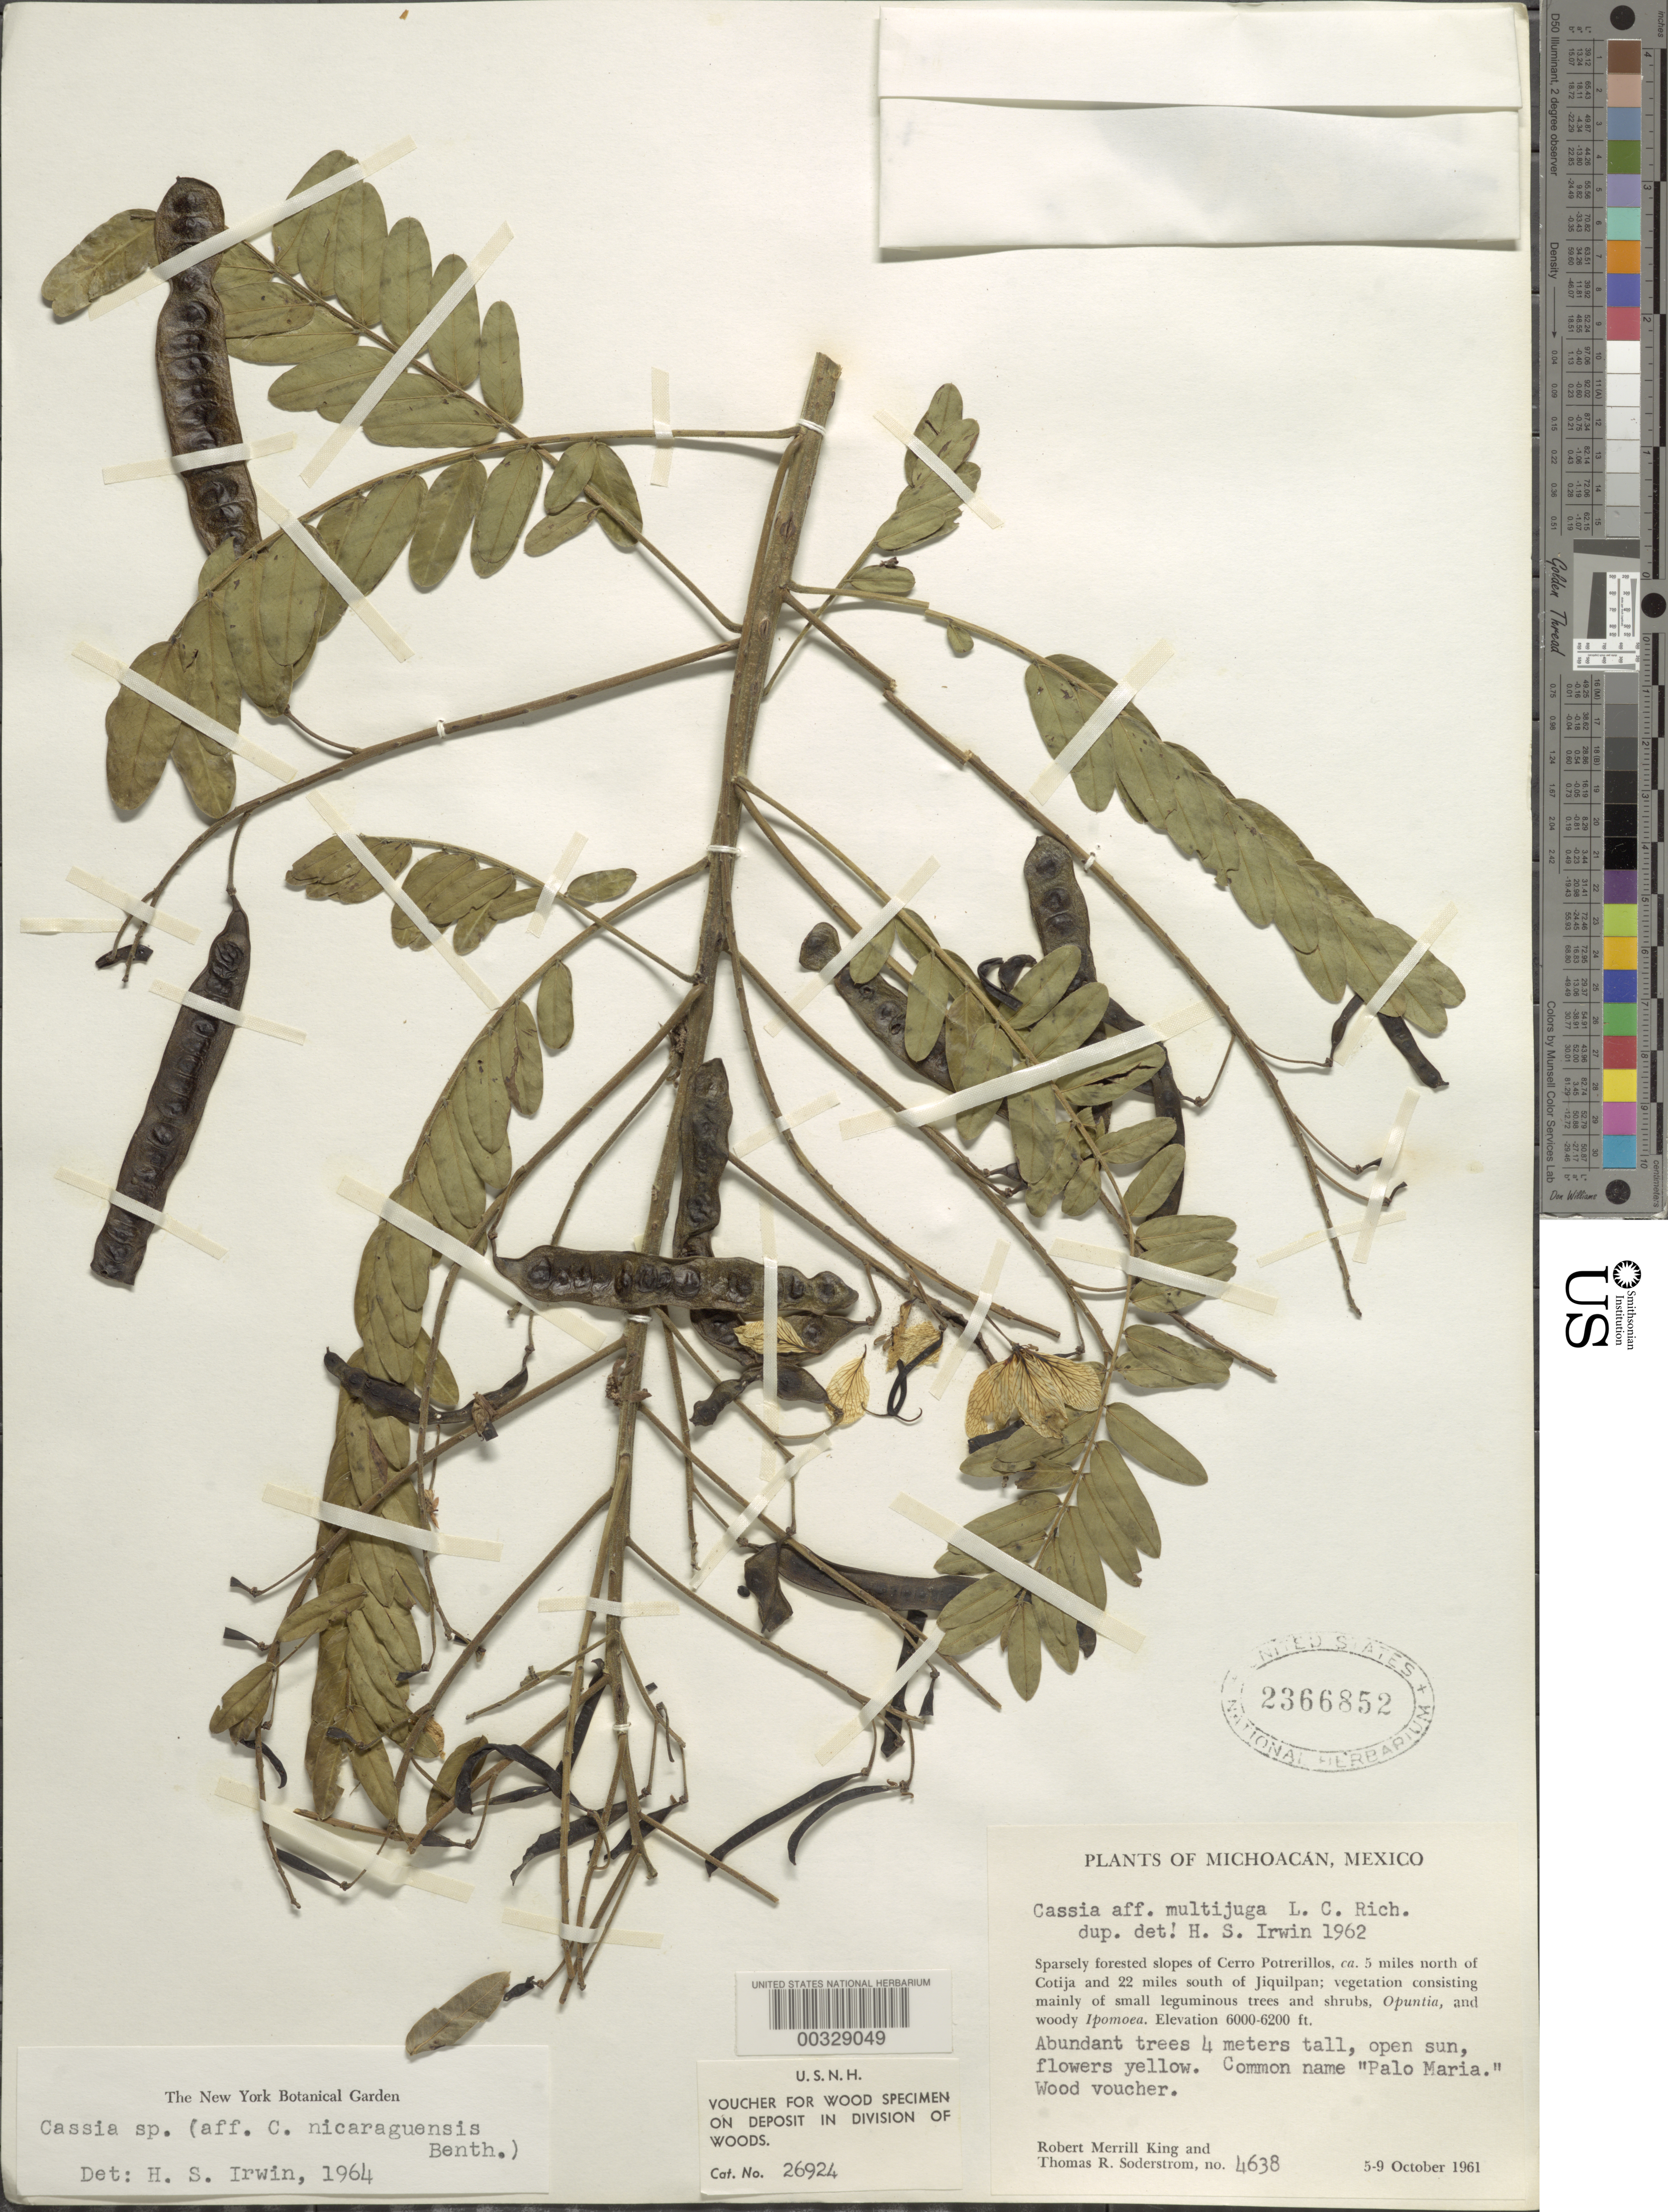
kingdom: Plantae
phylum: Tracheophyta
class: Magnoliopsida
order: Fabales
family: Fabaceae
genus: Senna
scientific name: Senna nicaraguensis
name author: (Benth.) H.S. Irwin & Barneby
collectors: R. M. King & T. R. Soderstrom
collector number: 4638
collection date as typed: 05 Oct 1961 to 09 Oct 1961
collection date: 1961-10-05/1961-10-09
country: Mexico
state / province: Michoacán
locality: Cerro potrerillos, ca 5 mi N of cotija and 22 mi S of Jiquilpan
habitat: Sparsely forested slopes; open sun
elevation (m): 1829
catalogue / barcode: US 2366852